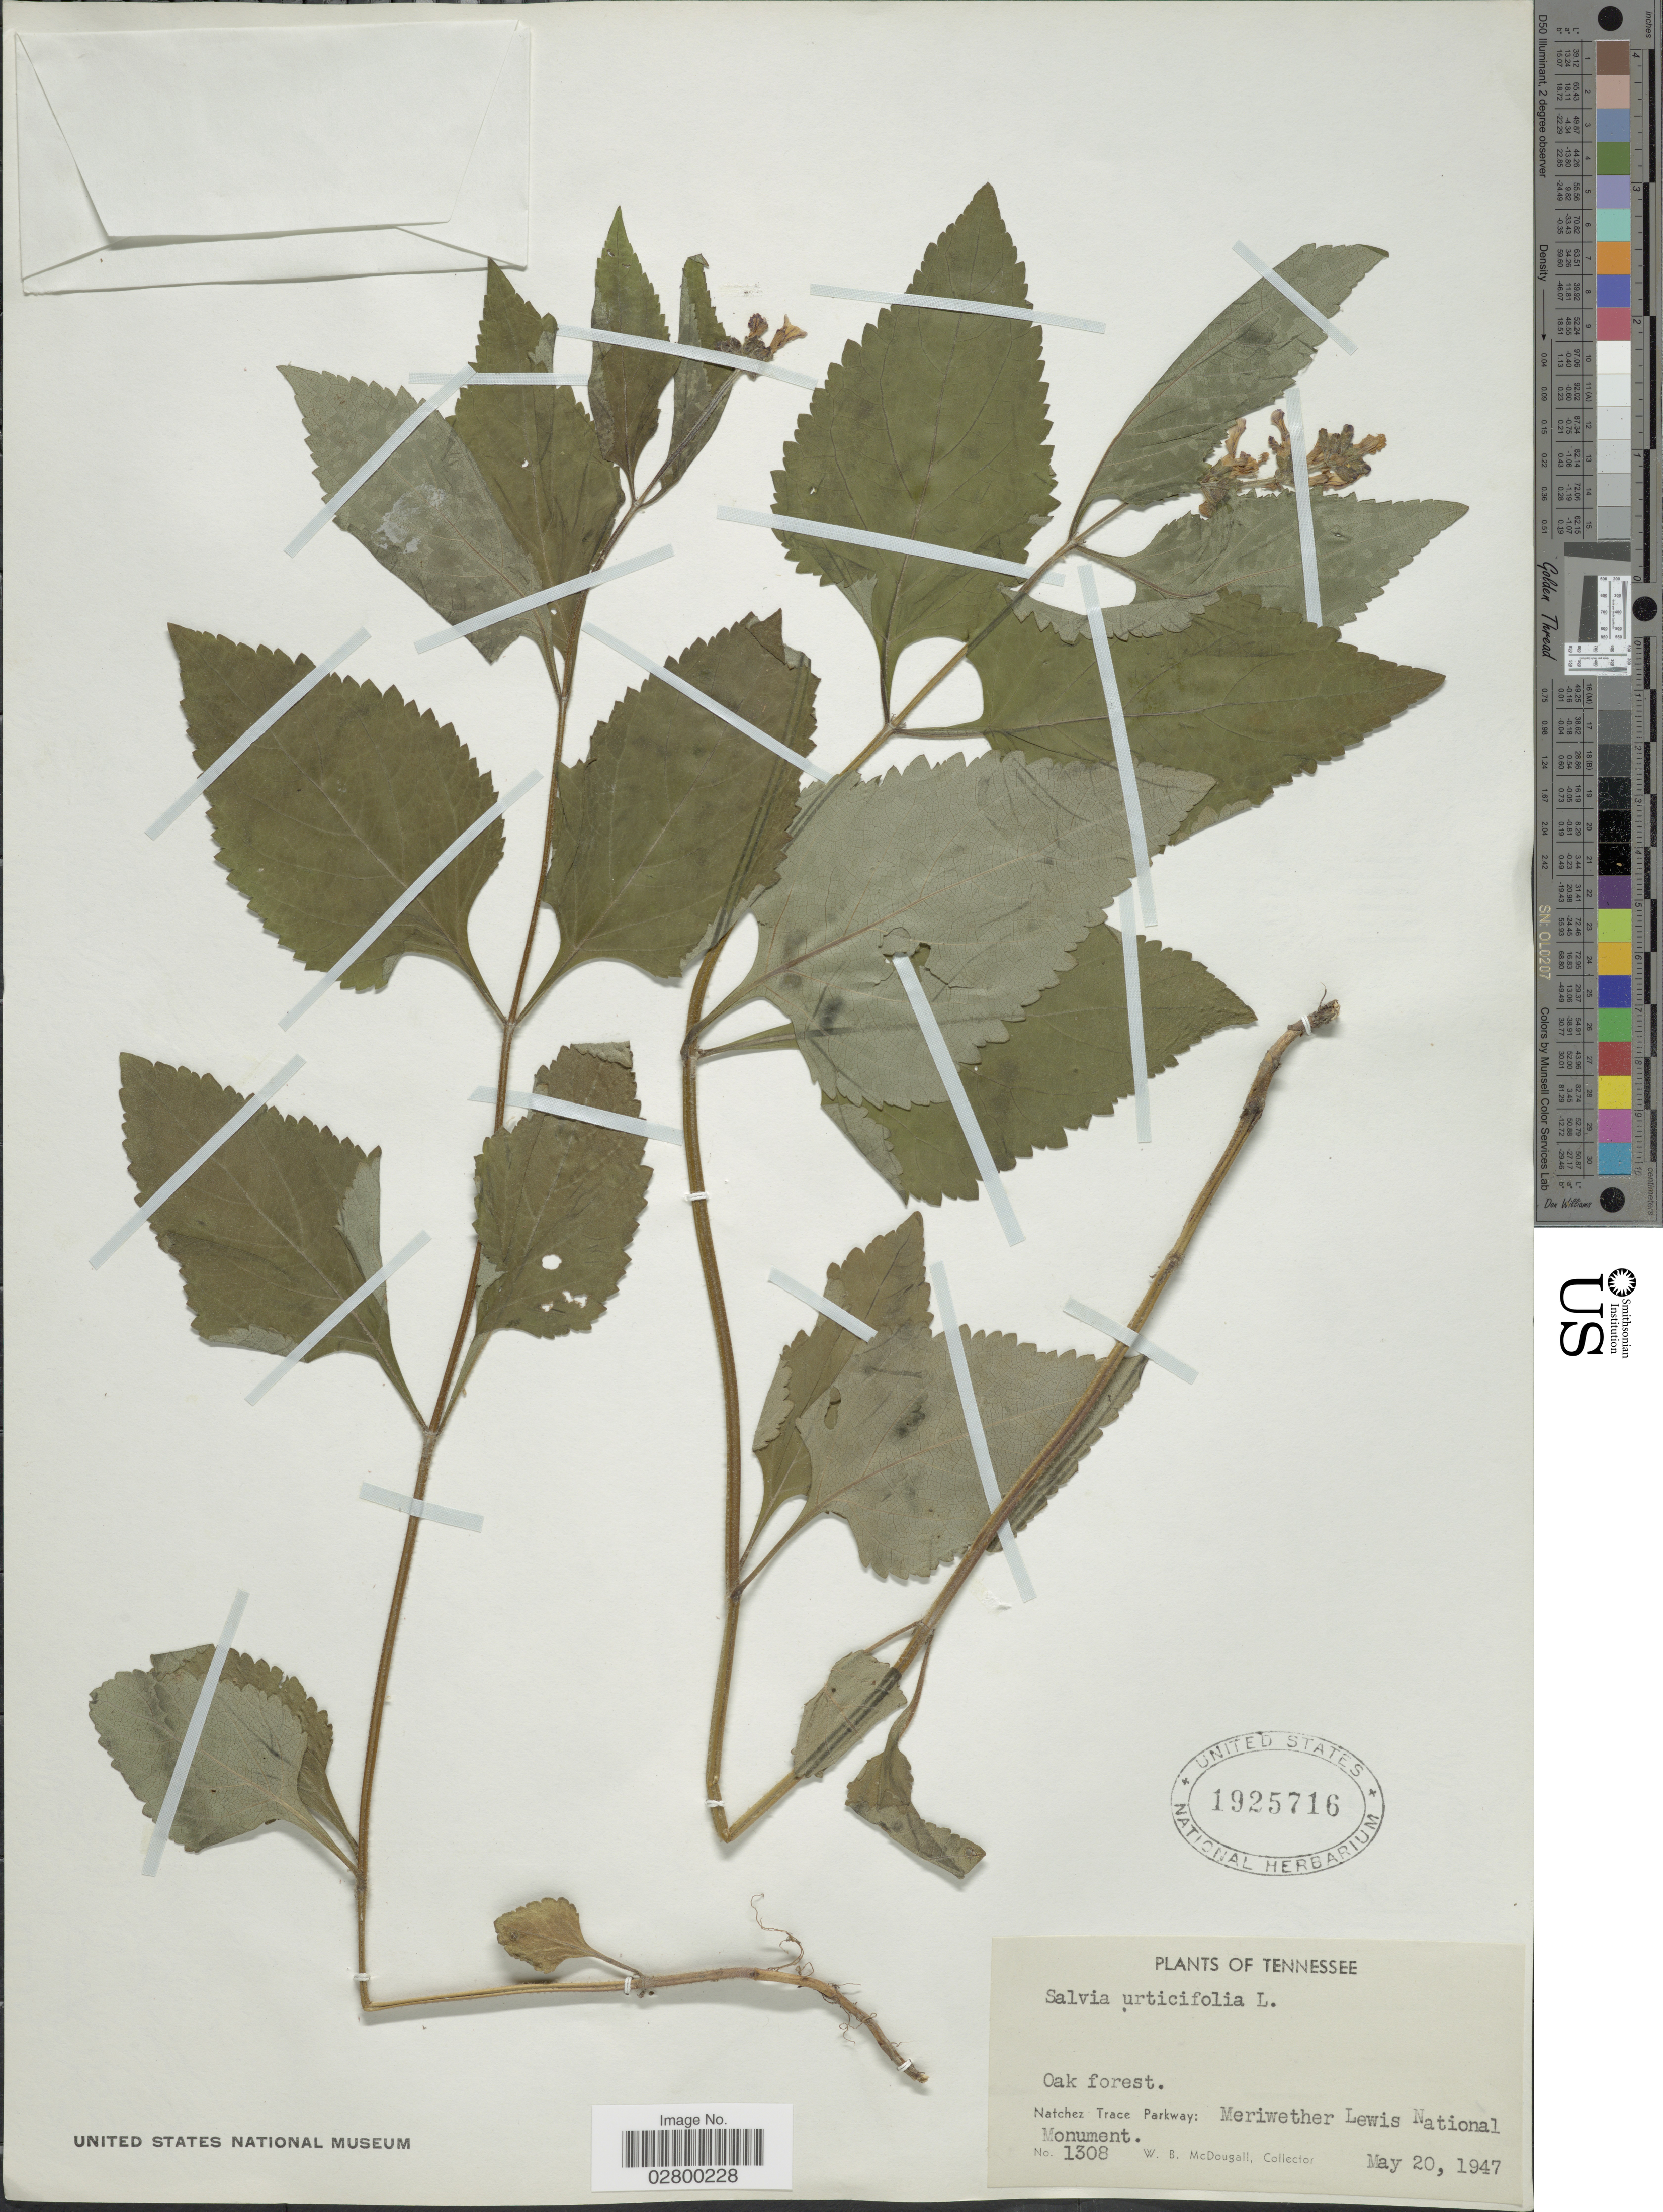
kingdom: Plantae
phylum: Tracheophyta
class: Magnoliopsida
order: Lamiales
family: Lamiaceae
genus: Salvia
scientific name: Salvia urticifolia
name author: L.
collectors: W. B. McDougall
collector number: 1308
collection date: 1947-05-20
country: United States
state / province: Tennessee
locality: Natchez Trace Parkway: Meriwether Lewis National Monument.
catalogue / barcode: US 1925716